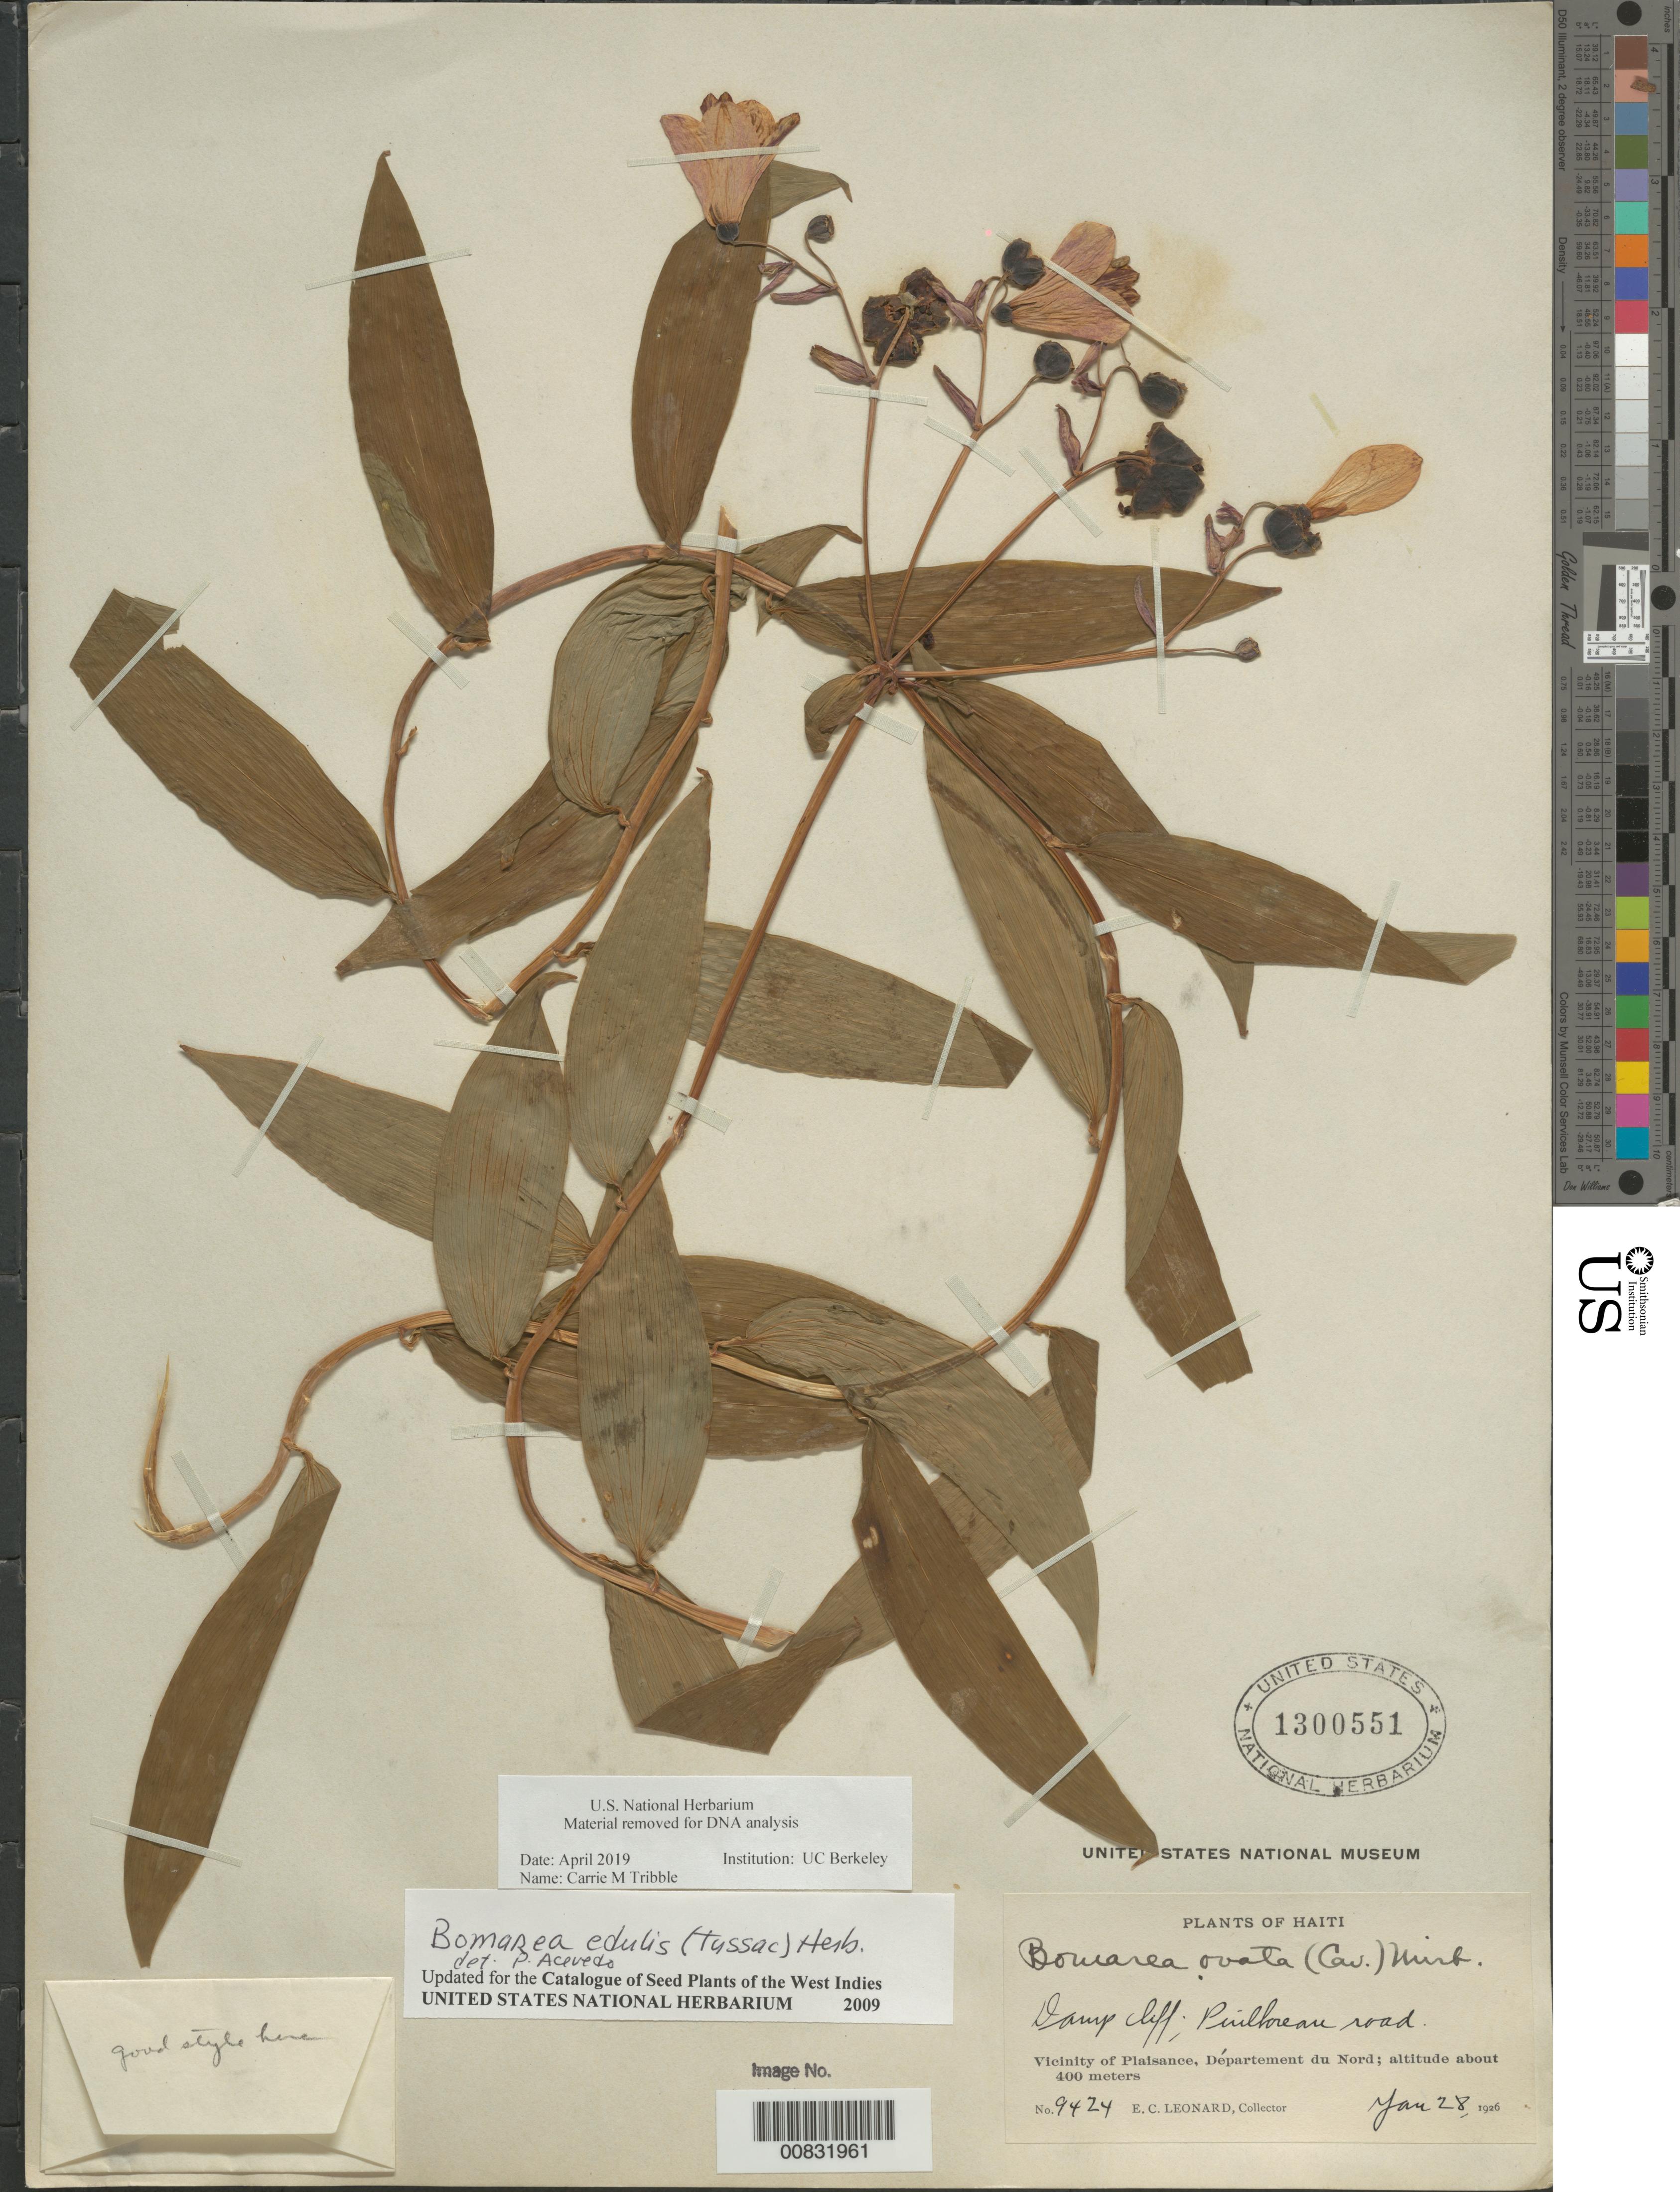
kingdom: Plantae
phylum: Tracheophyta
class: Liliopsida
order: Liliales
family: Alstroemeriaceae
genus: Bomarea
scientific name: Bomarea edulis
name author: (Tussac) Herb.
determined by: Acevedo-Rodríguez, P., (BOT), Smithsonian Institution - National Museum of Natural History (UNITED STATES)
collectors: E. C. Leonard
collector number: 9424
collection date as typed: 28 Jan 1926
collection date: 1926-01-28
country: Haiti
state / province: Nord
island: Hispaniola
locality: Vicinity of Plaisance, Puilboreau road.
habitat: Damp cliff.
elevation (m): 400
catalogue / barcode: US 1300551